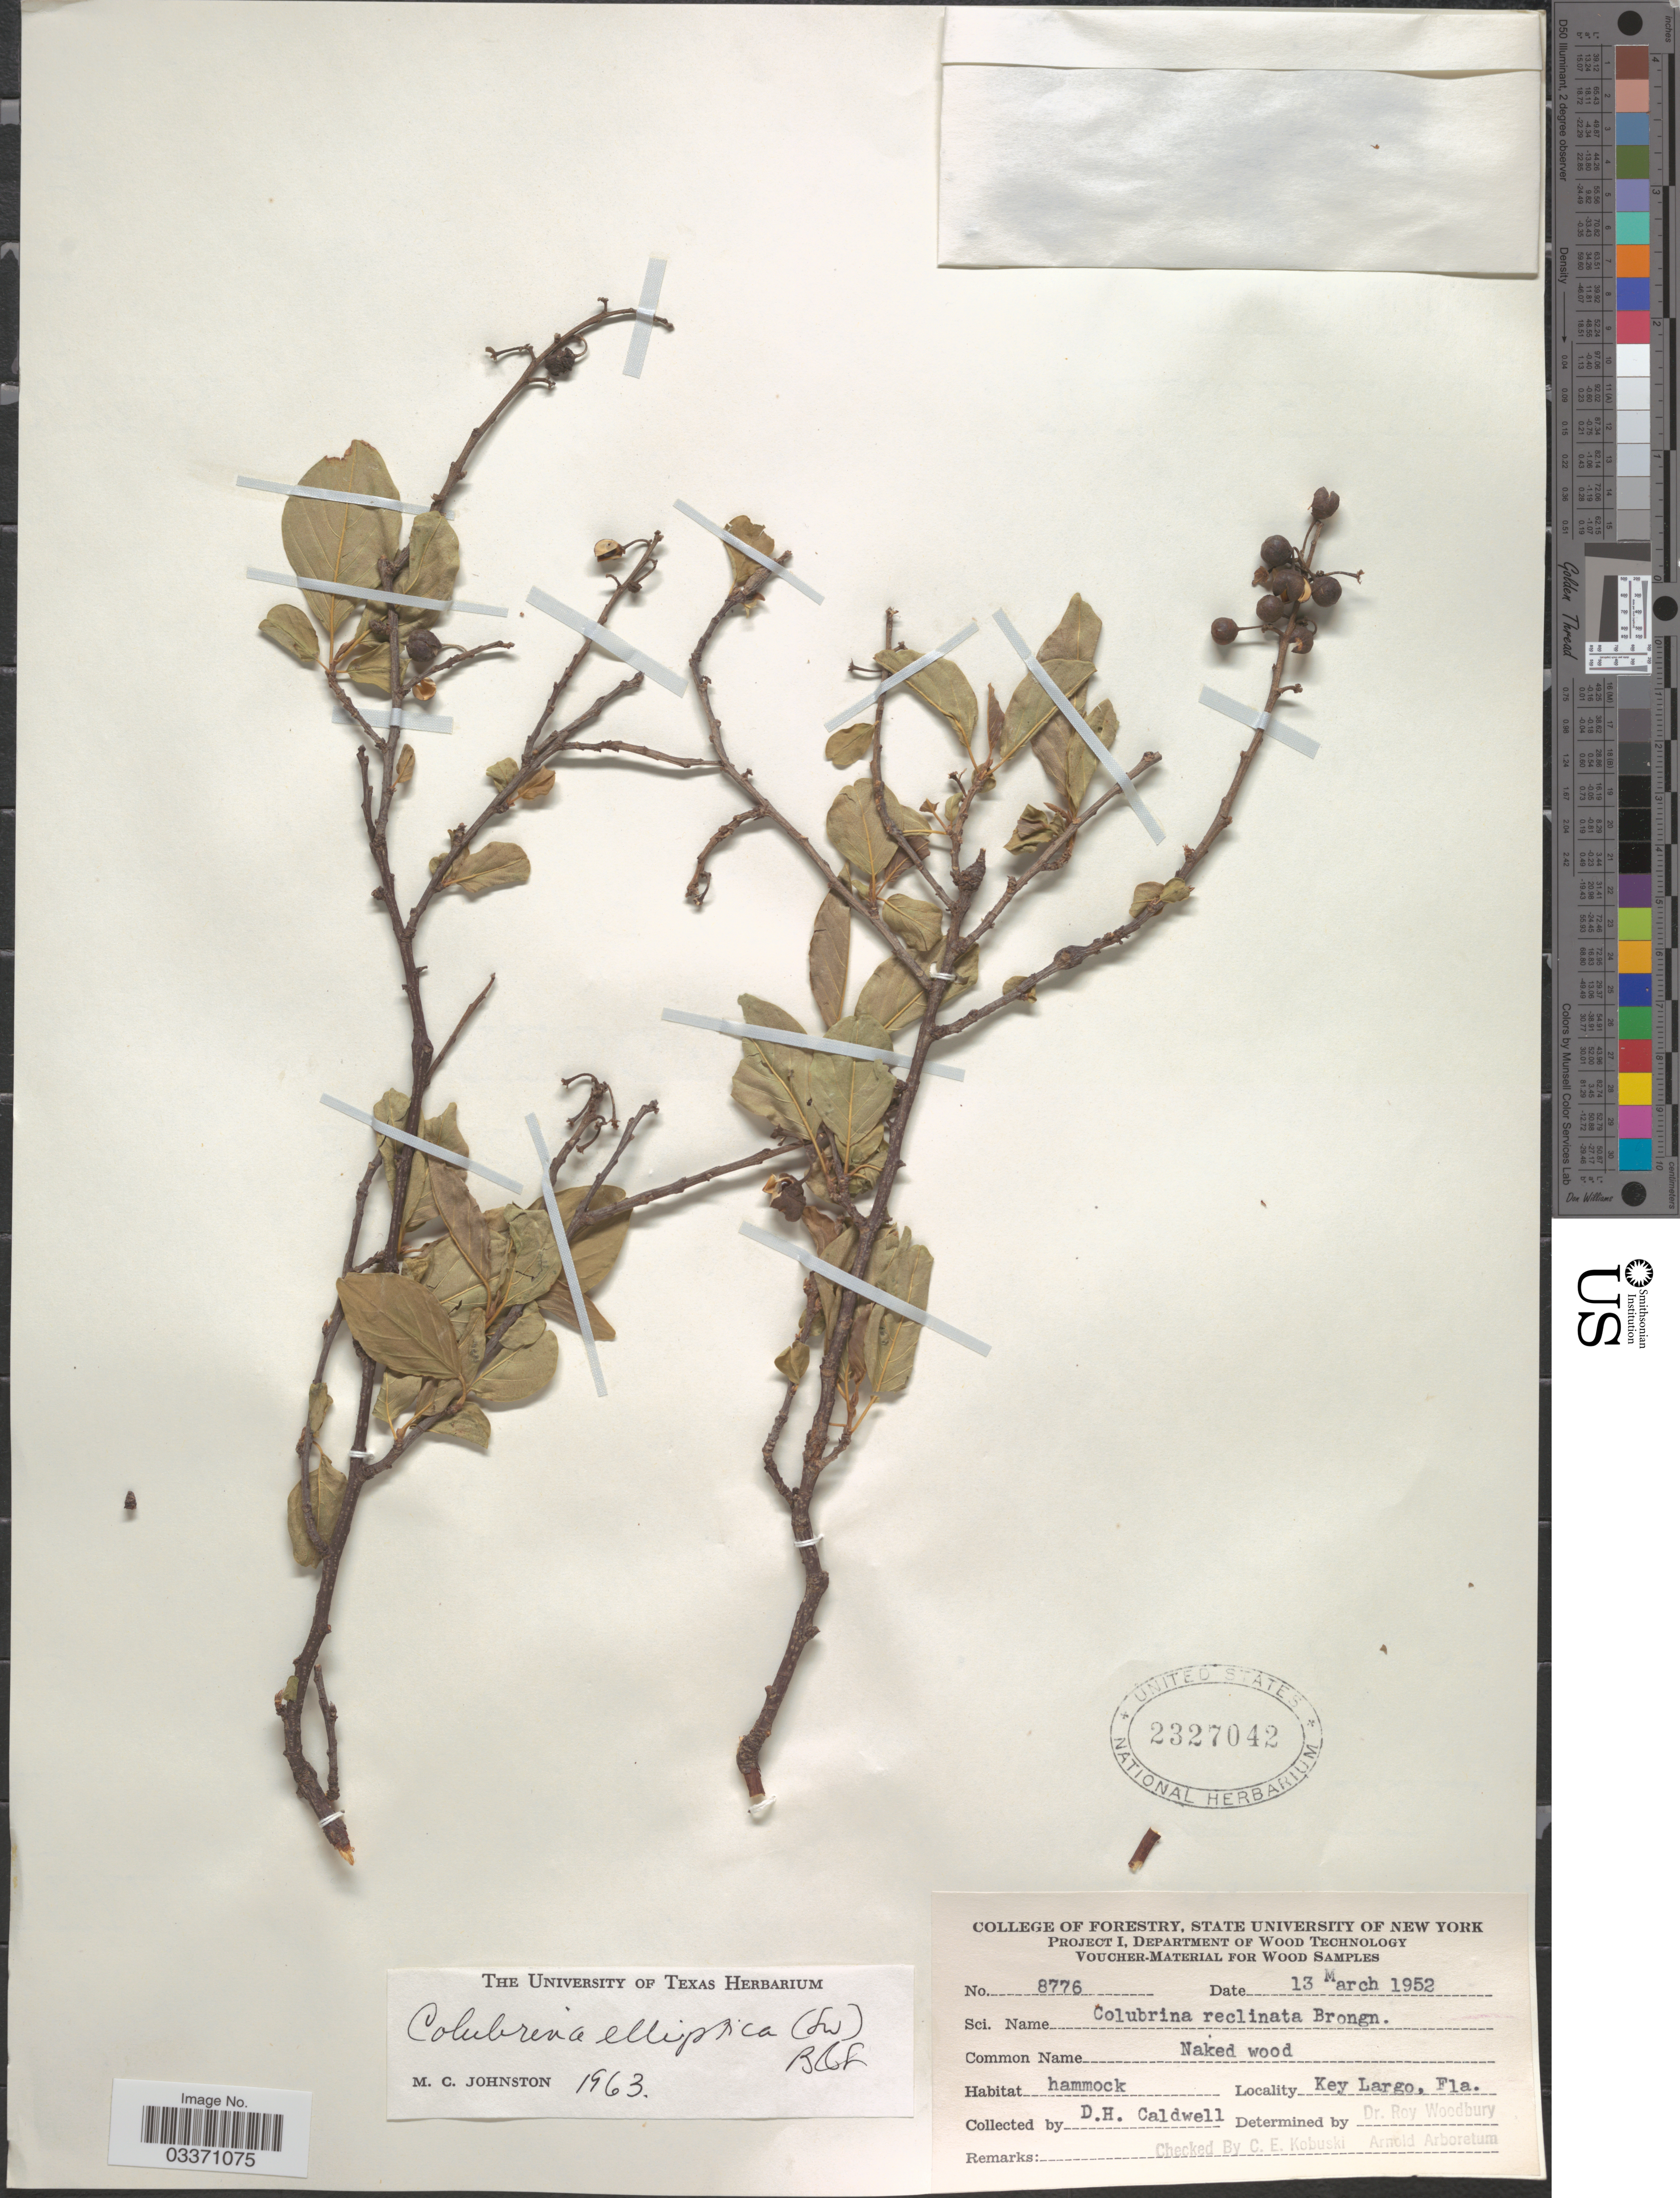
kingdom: Plantae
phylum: Tracheophyta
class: Magnoliopsida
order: Rosales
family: Rhamnaceae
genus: Colubrina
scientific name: Colubrina elliptica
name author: (Sw.) Brizicky & W.L. Stern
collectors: D. H. Caldwell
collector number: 8776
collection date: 1952-03-13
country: United States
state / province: Florida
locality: Hammock. Key Largo.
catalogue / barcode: US 2327042